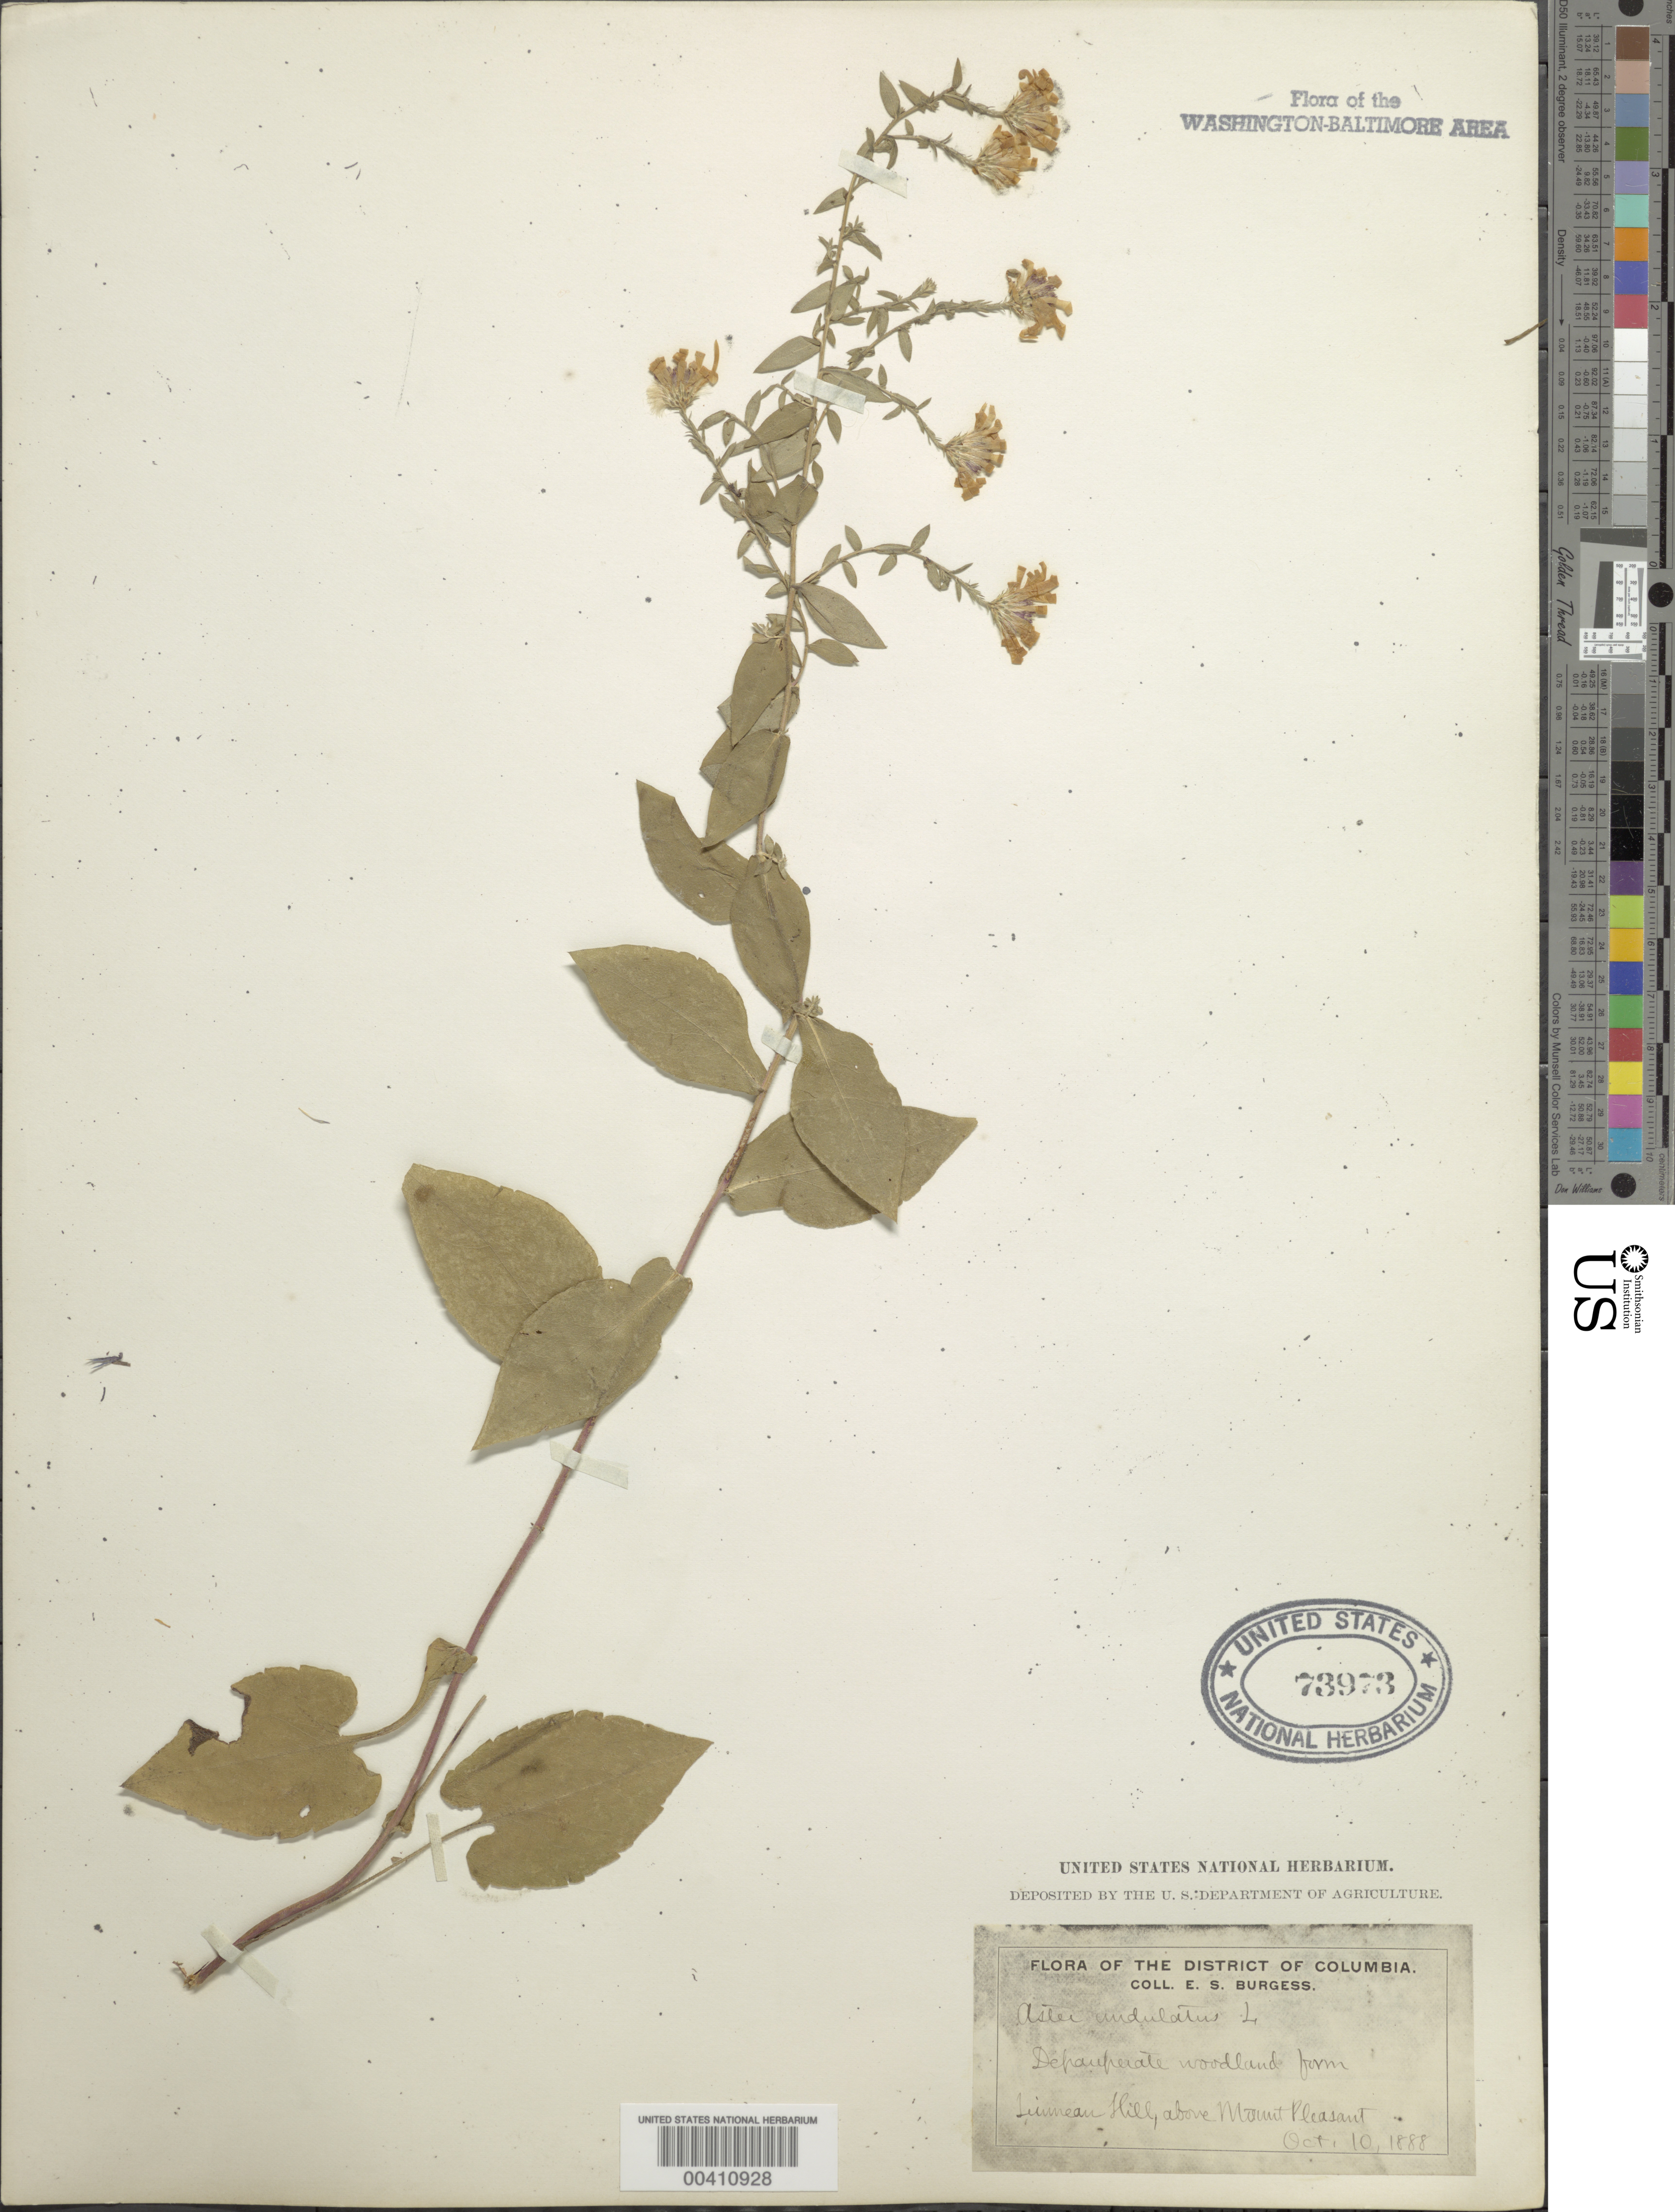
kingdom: Plantae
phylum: Tracheophyta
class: Magnoliopsida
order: Asterales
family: Asteraceae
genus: Symphyotrichum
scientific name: Symphyotrichum undulatum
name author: (L.) G.L. Nesom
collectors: E. Burgess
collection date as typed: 10 Oct 1888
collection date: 1888-10-10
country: United States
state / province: District of Columbia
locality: Linnean Hill, above Mount Pleasant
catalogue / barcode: US 73973